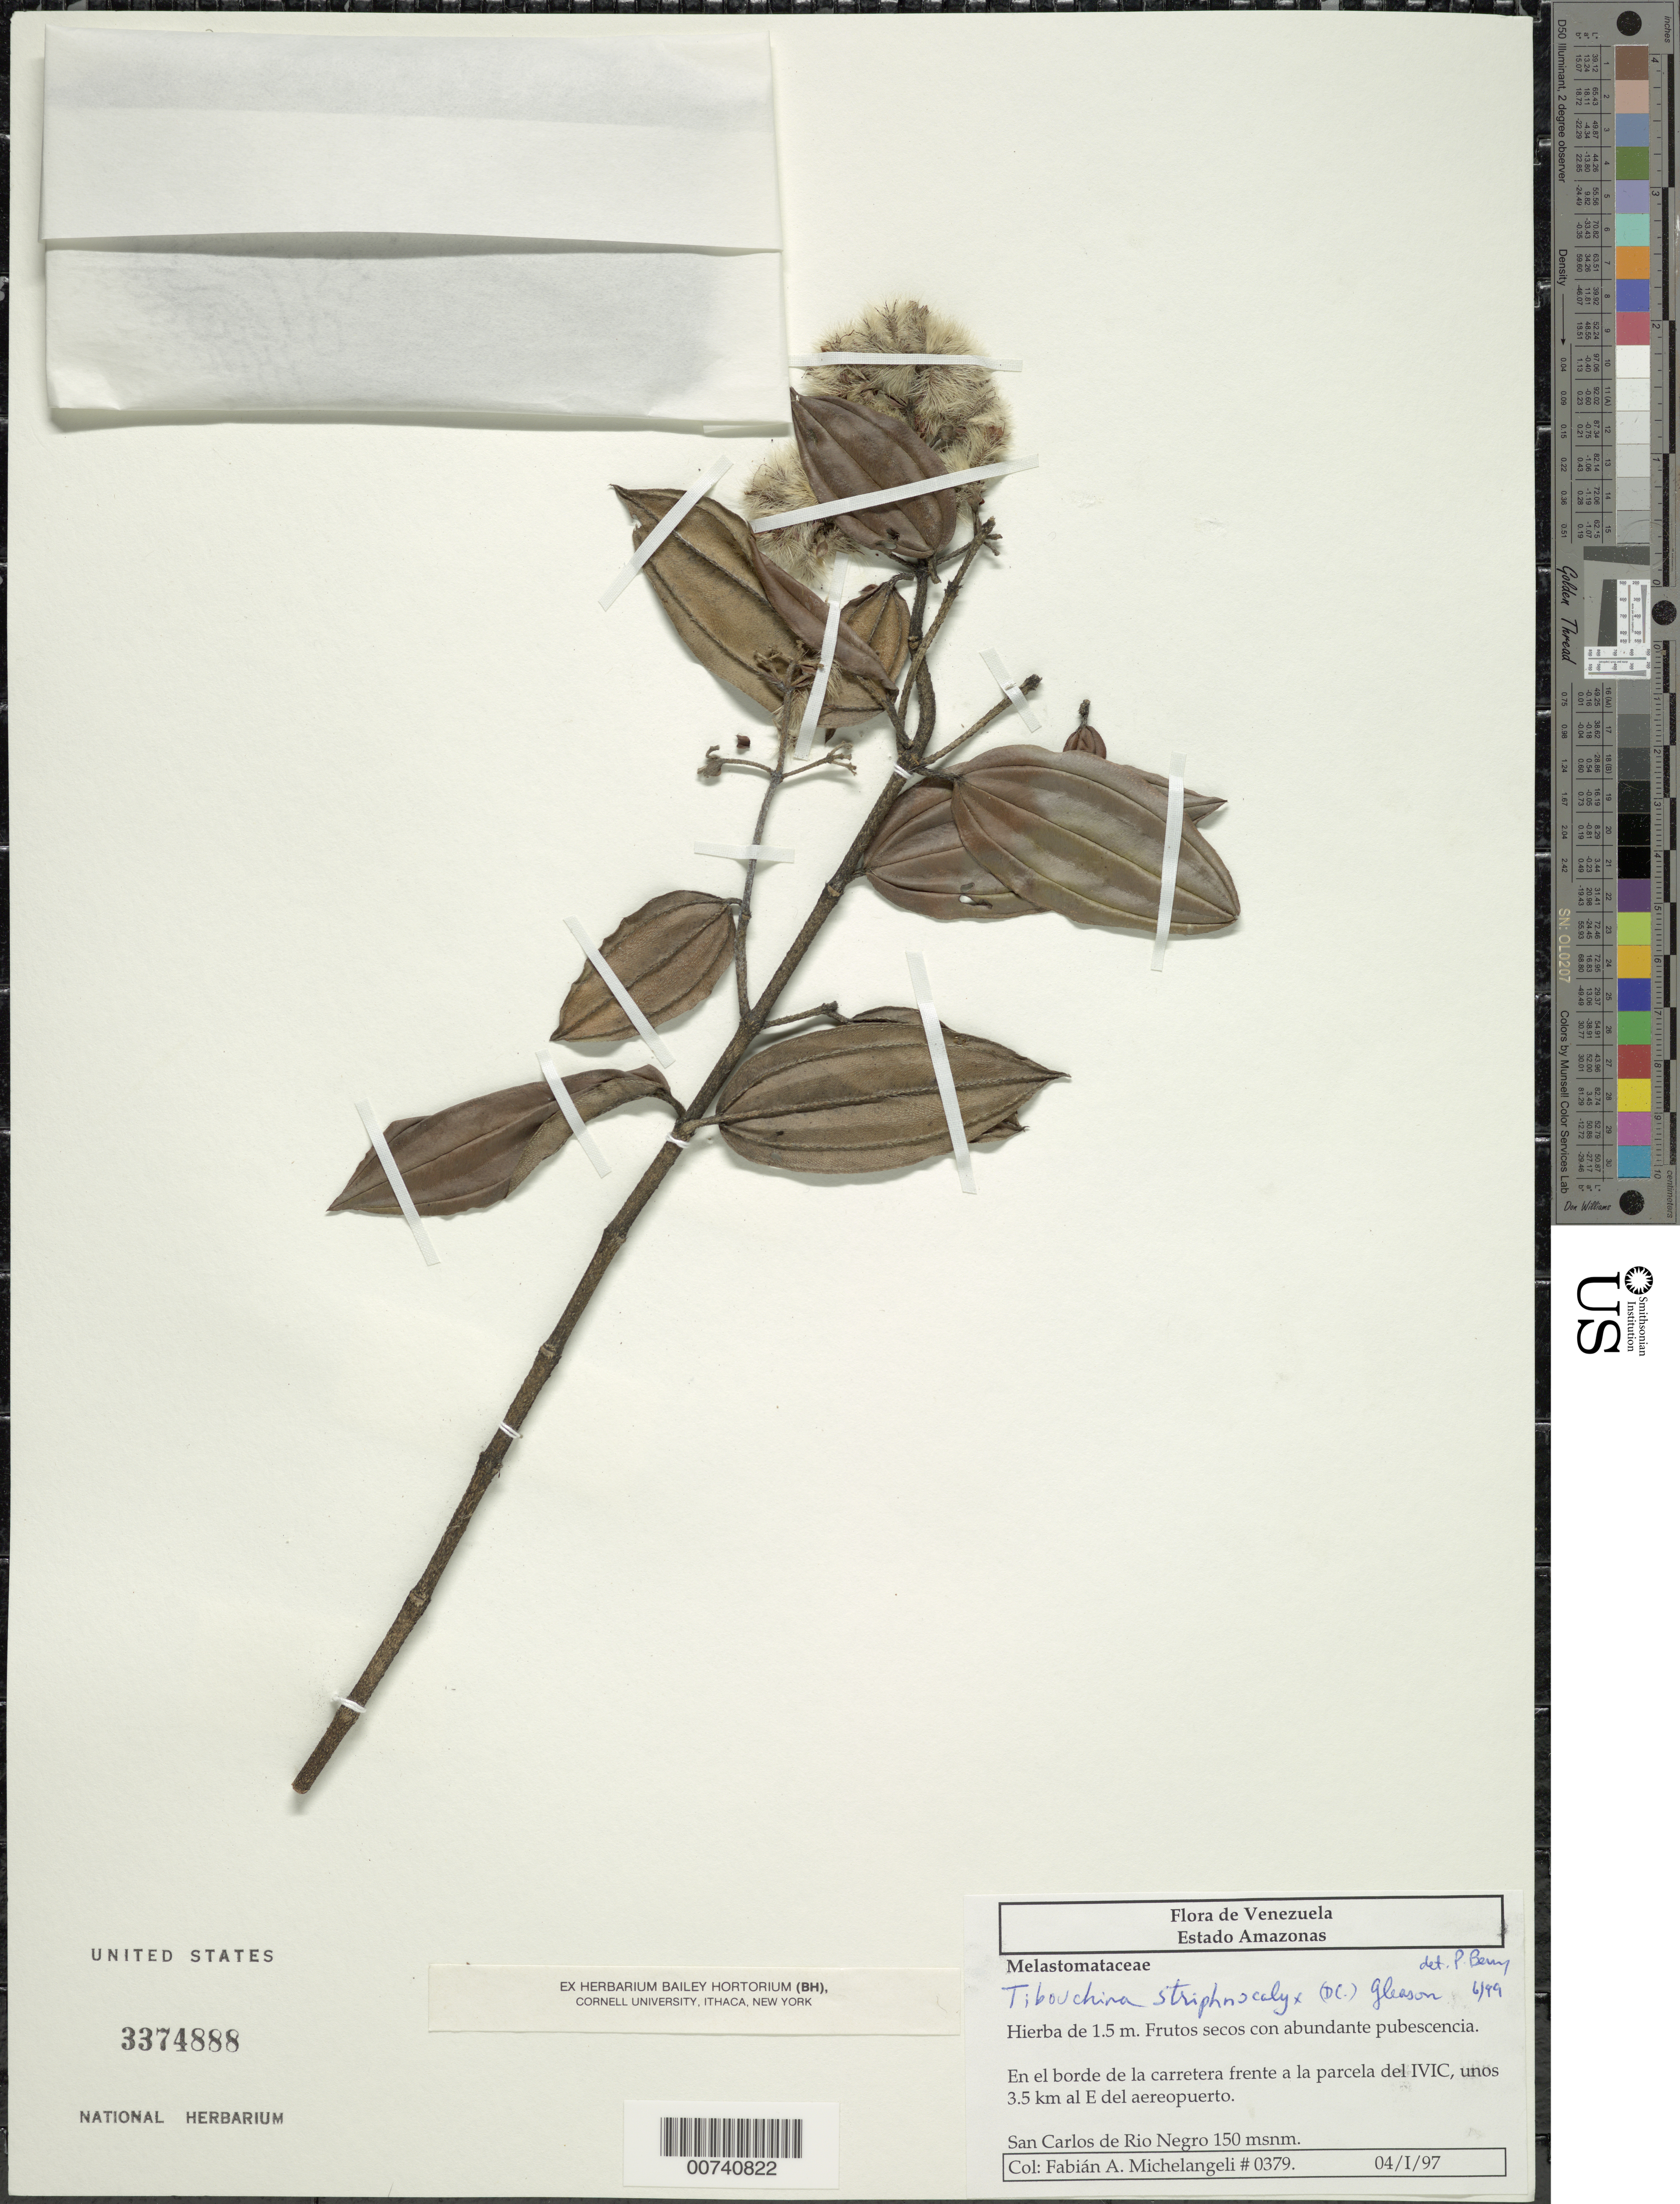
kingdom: Plantae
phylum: Tracheophyta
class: Magnoliopsida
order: Myrtales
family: Melastomataceae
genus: Tibouchina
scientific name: Tibouchina striphnocalyx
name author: (DC.) Gleason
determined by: Berry, P. E., (WIS), University of Wisconsin - Madison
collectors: F. A. Michelangeli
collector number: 379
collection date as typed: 4-Jan-97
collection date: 1997-01-04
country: Venezuela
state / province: Amazonas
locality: San Carlos de Río Negro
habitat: Edge of highway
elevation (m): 150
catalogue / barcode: US 3374888